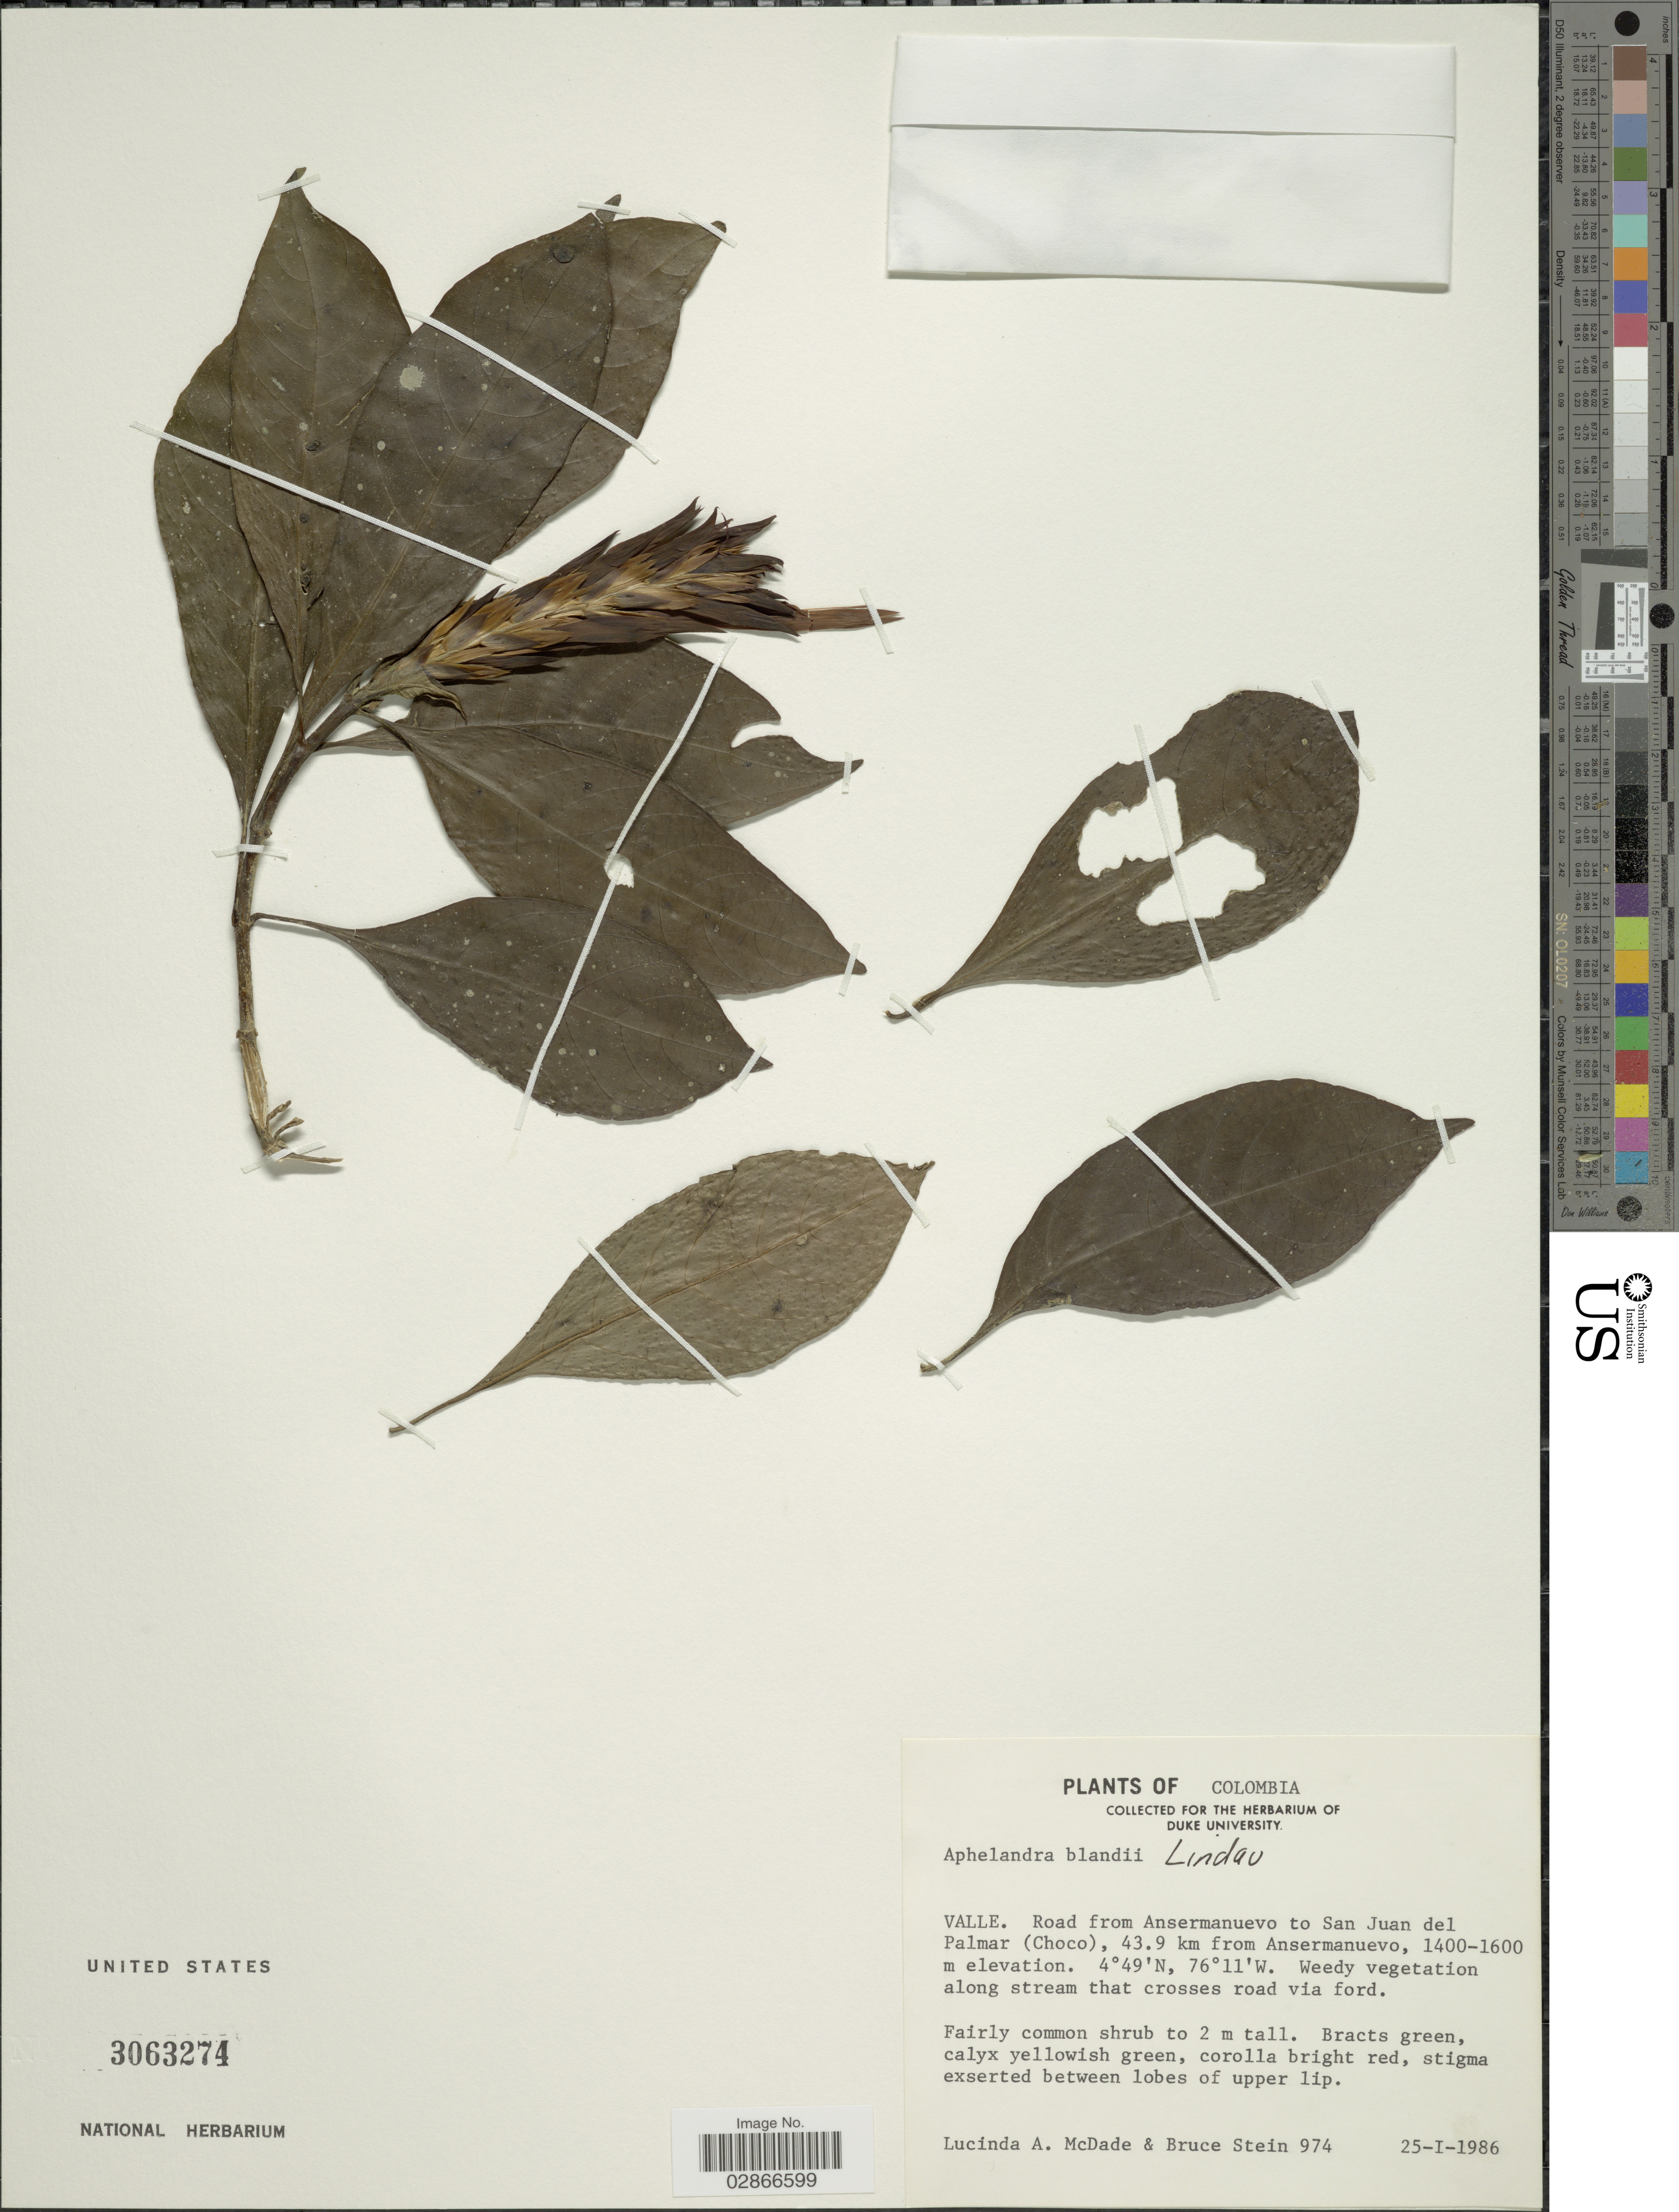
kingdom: Plantae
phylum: Tracheophyta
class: Magnoliopsida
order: Lamiales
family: Acanthaceae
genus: Aphelandra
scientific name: Aphelandra blandii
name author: Lindau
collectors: L. McDade & B. A. Stein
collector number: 974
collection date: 1986-01-25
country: Colombia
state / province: Valle del Cauca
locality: Valle. Road from Ansermanuevo to San Juan del Palmar (Choco), 43.9 km from Ansermanuevo.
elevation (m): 1400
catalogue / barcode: US 3063274